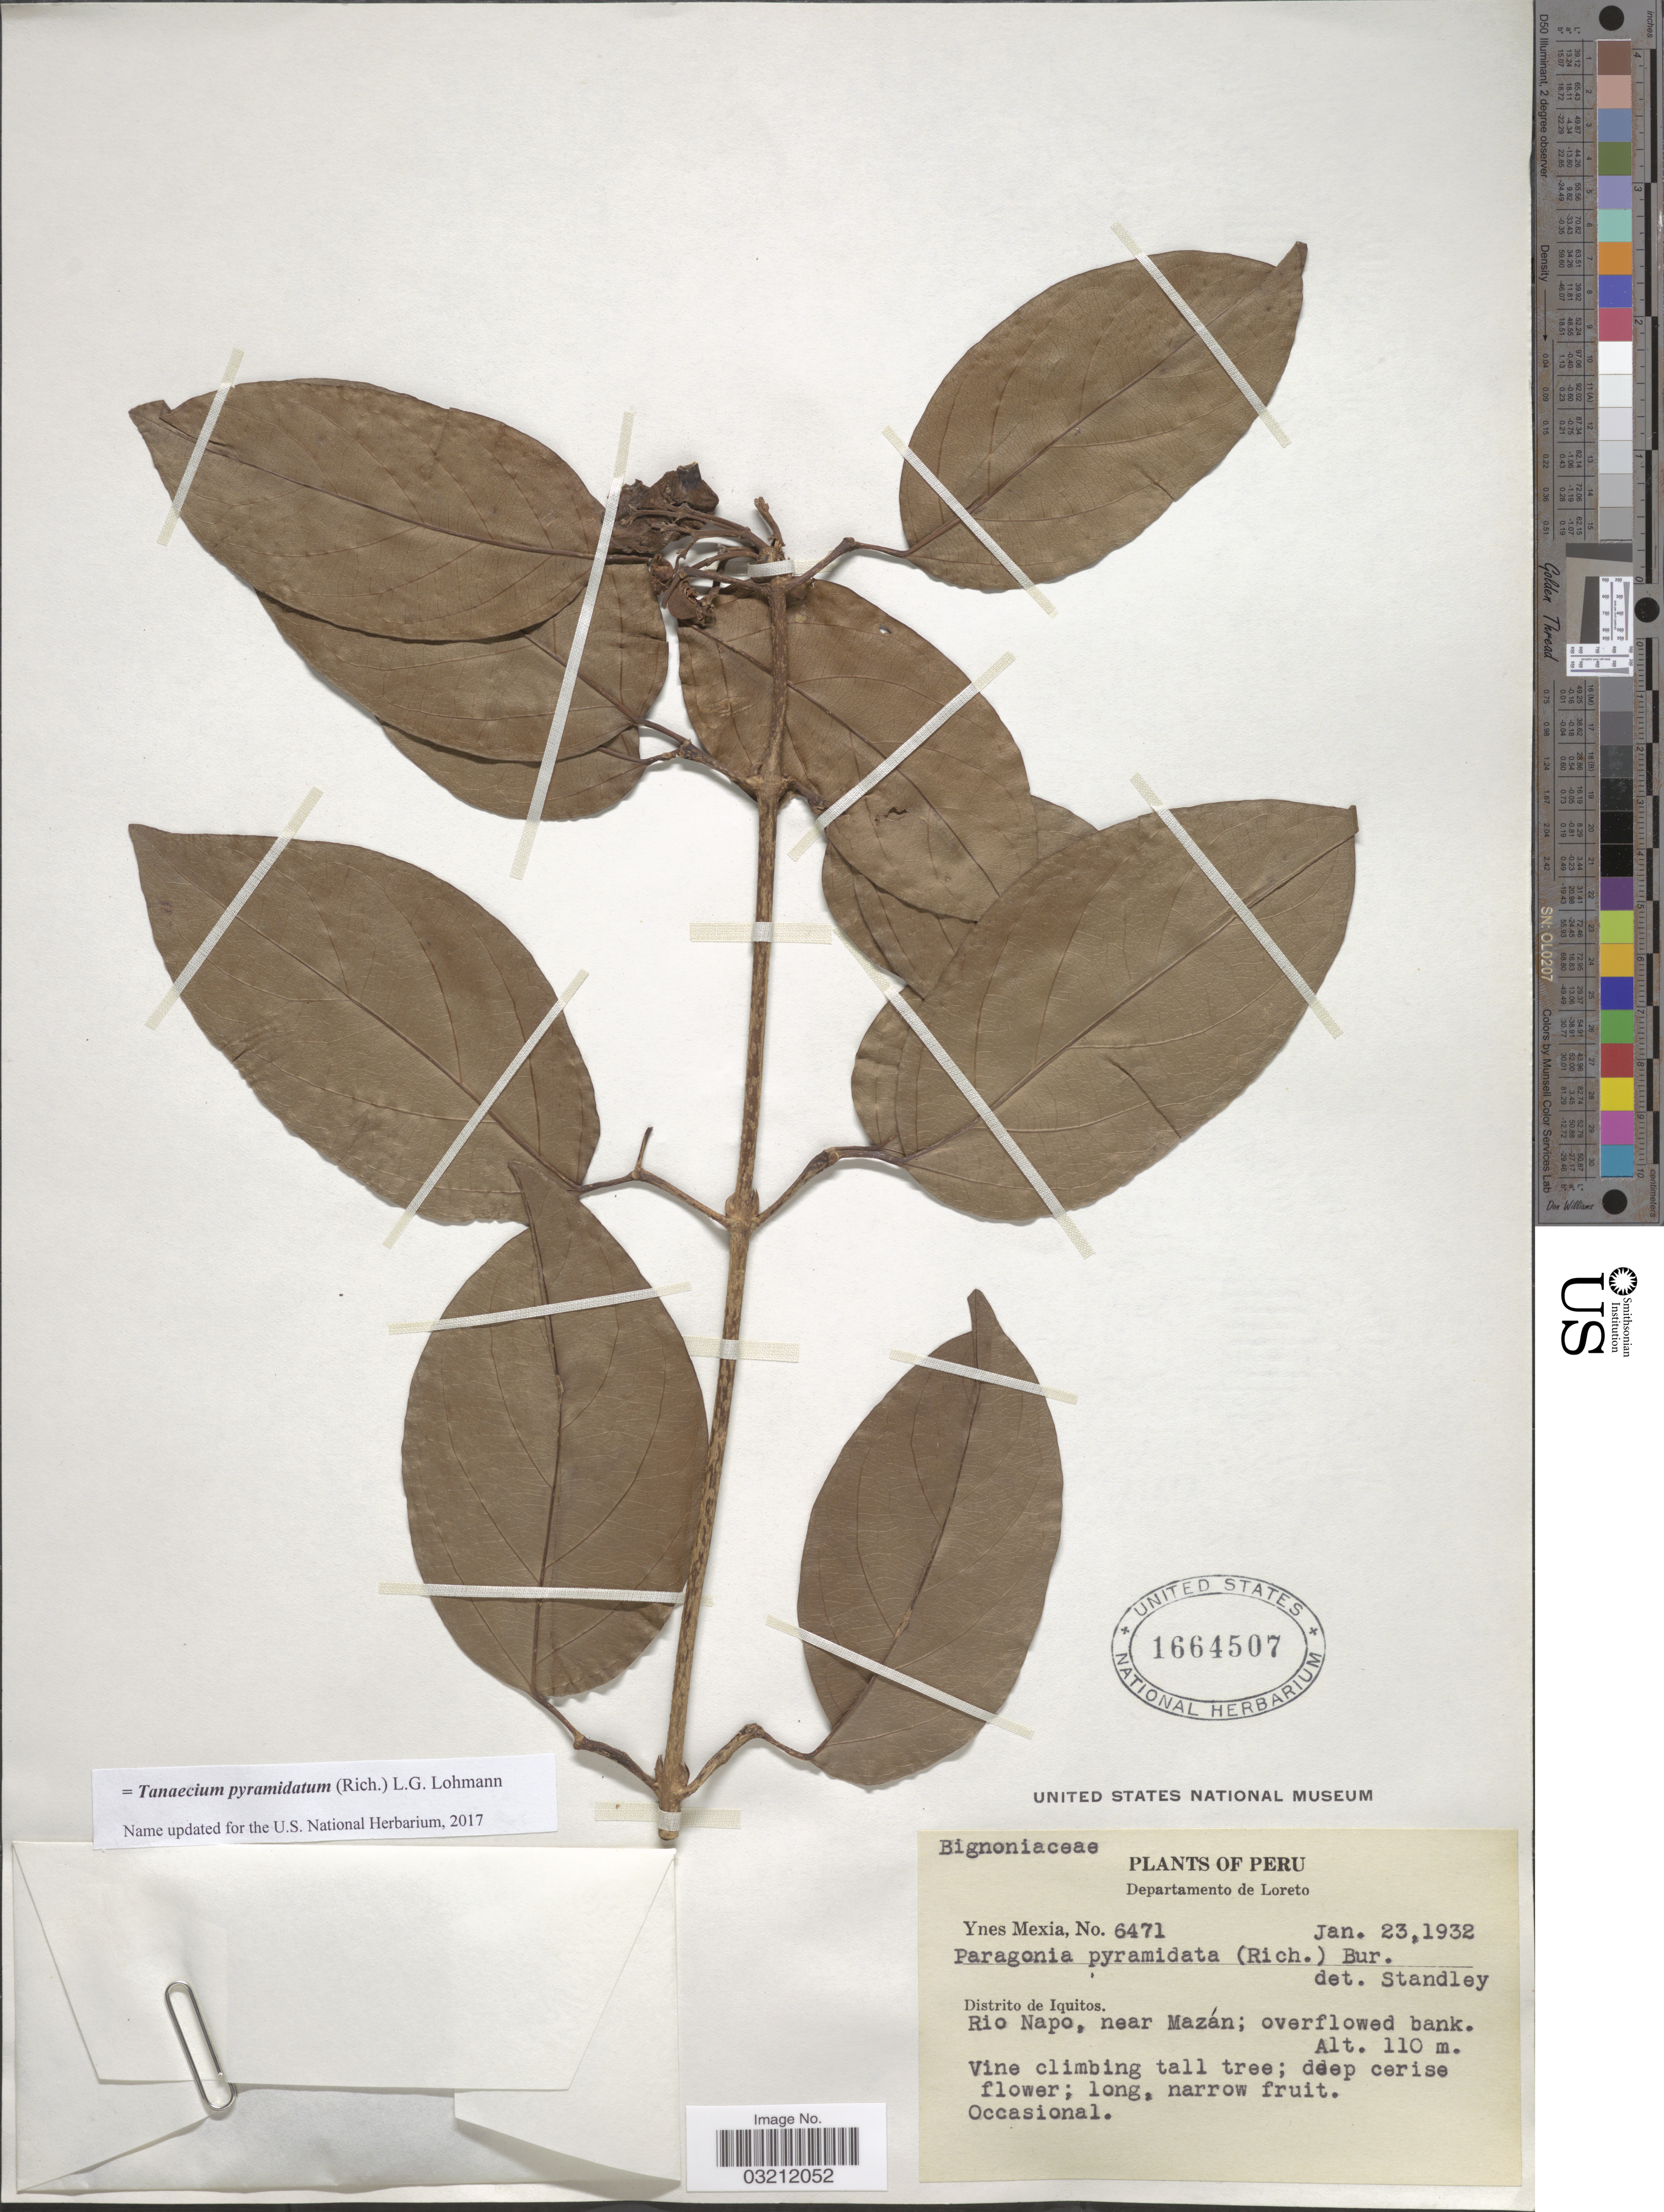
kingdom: Plantae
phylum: Tracheophyta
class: Magnoliopsida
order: Lamiales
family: Bignoniaceae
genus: Tanaecium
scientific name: Tanaecium pyramidatum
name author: (Rich.) L.G. Lohmann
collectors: Y. Mexia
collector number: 6471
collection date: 1932-01-23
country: Peru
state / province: Loreto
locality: Departamento de Loreto. Distrito de Iquitos. Rio Napo, near Mazán.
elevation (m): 110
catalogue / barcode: US 1664507